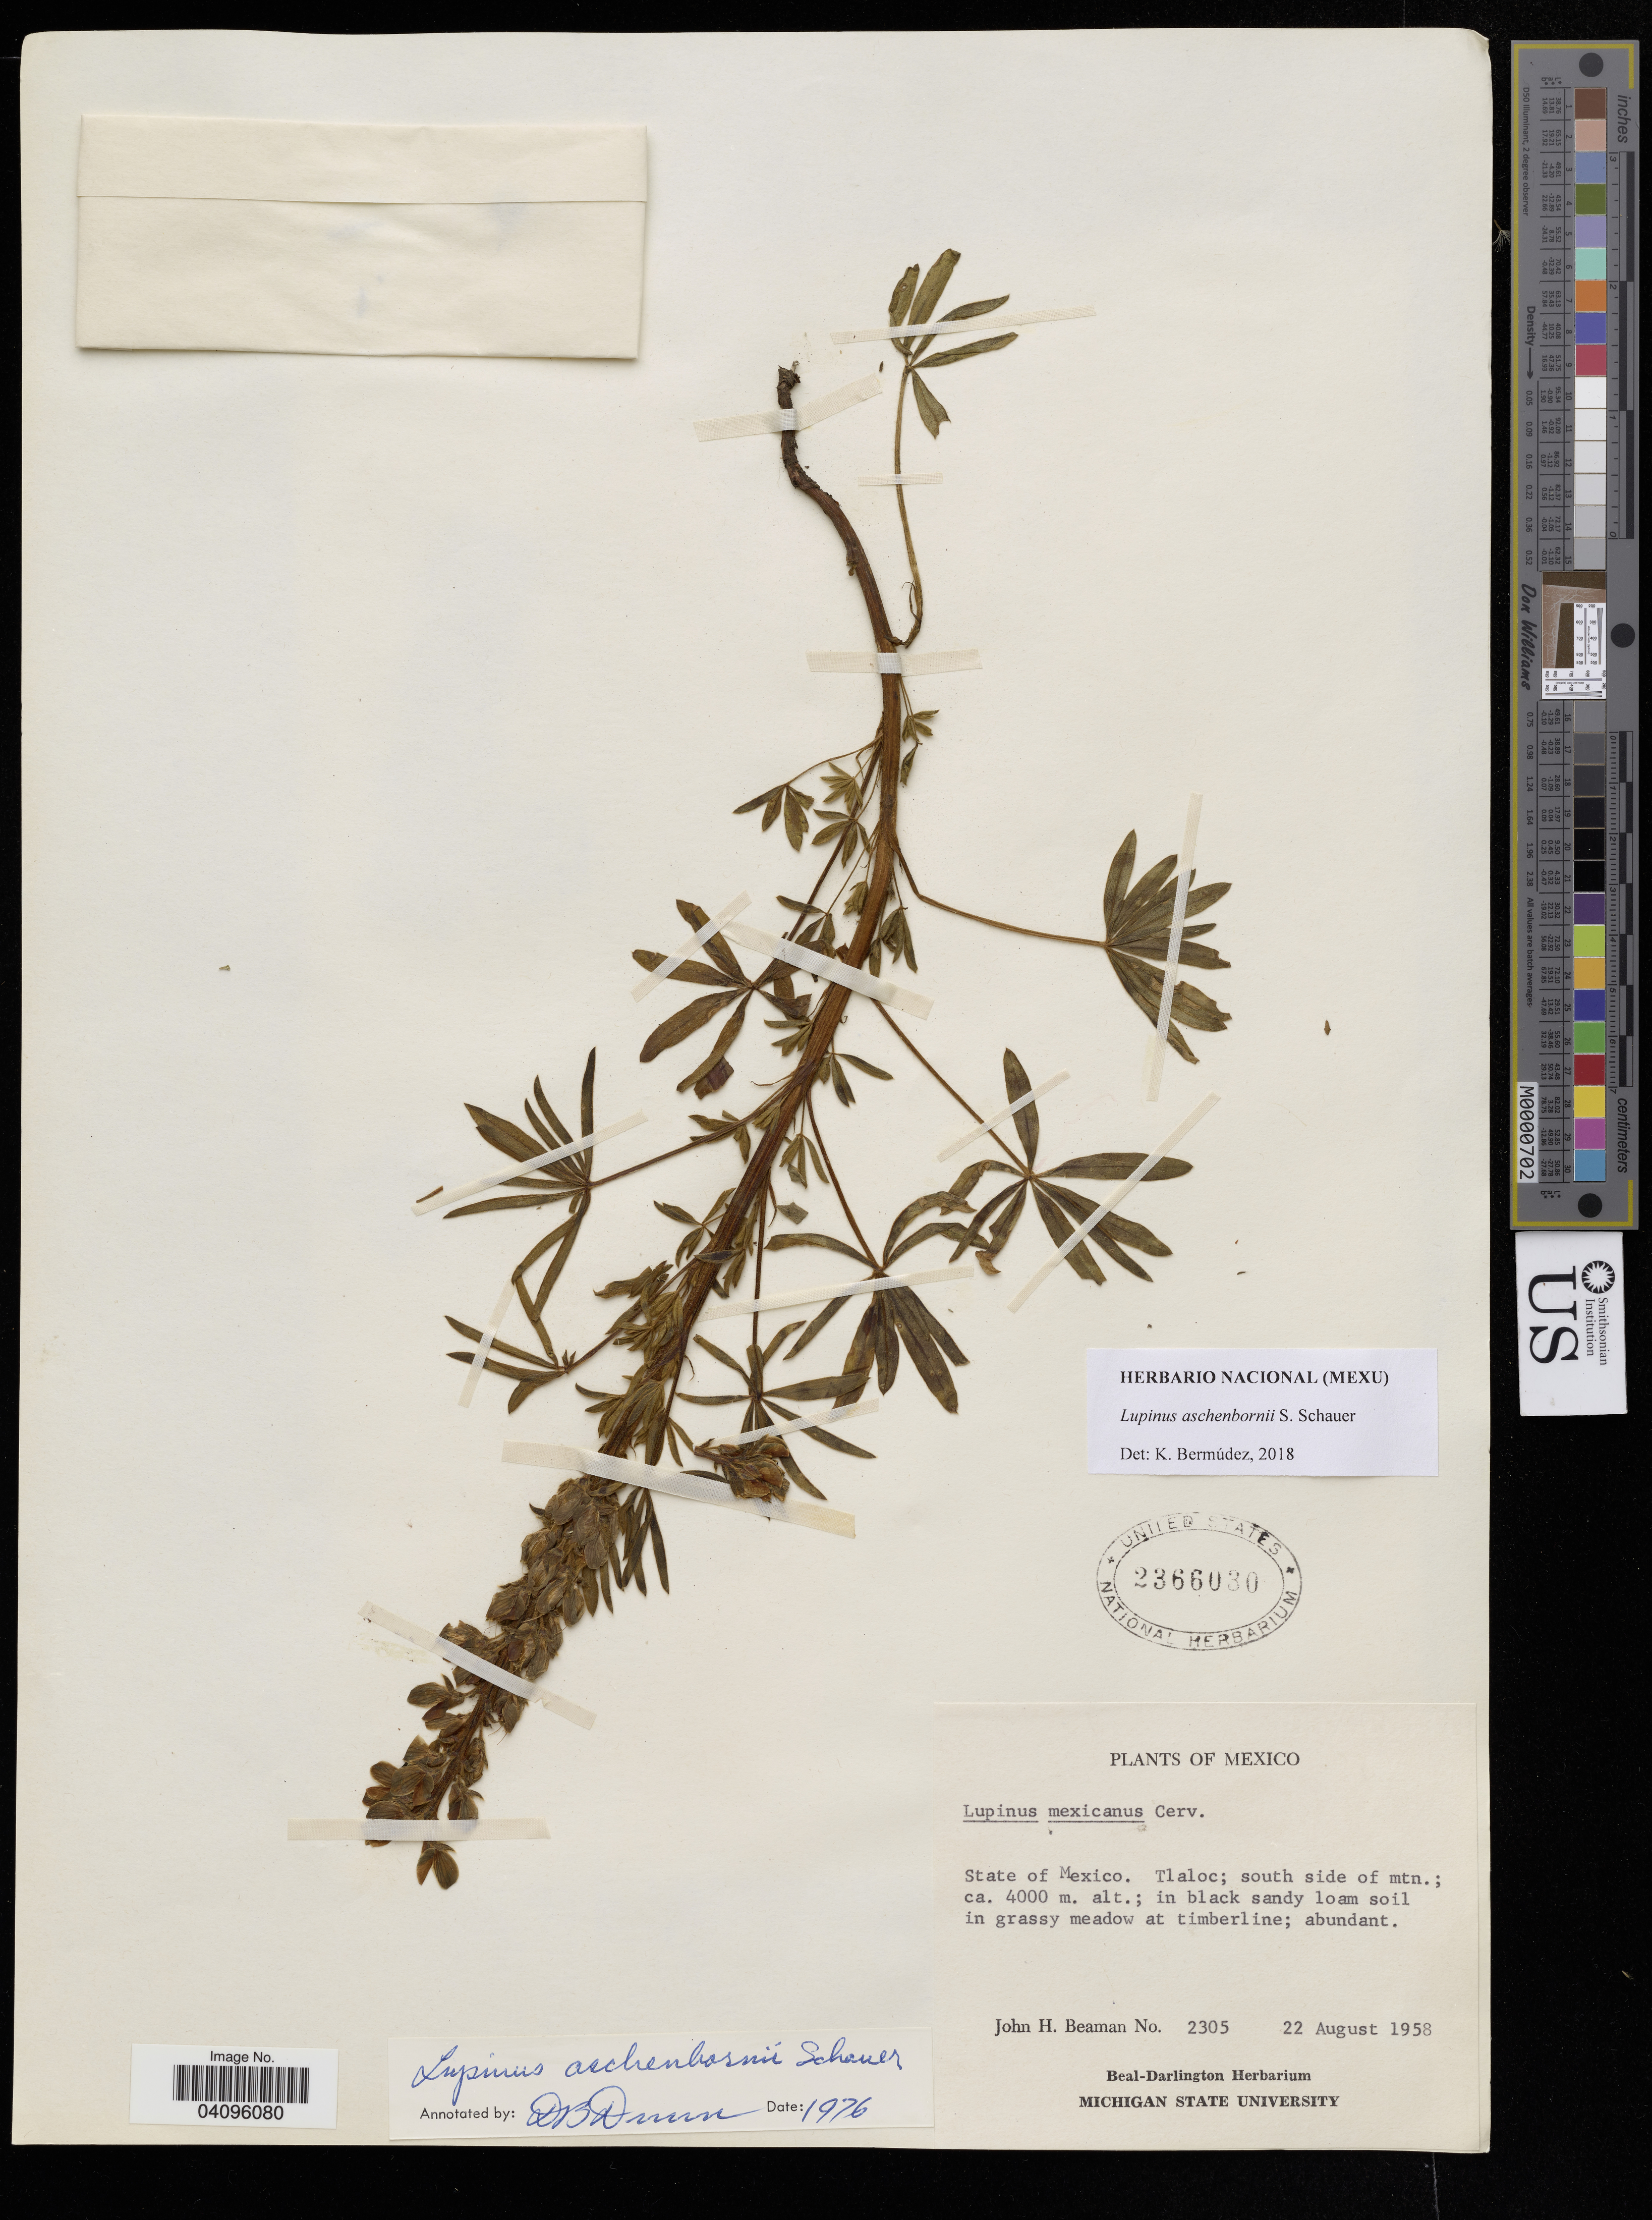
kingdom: Plantae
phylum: Tracheophyta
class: Magnoliopsida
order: Fabales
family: Fabaceae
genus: Lupinus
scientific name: Lupinus aschenbornii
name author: S. Schauer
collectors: J. Beaman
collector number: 2305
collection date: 1958-08-22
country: Mexico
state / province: México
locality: State of Mexico. Tlaloc; south side of mtn.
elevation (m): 4000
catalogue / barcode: US 2366030